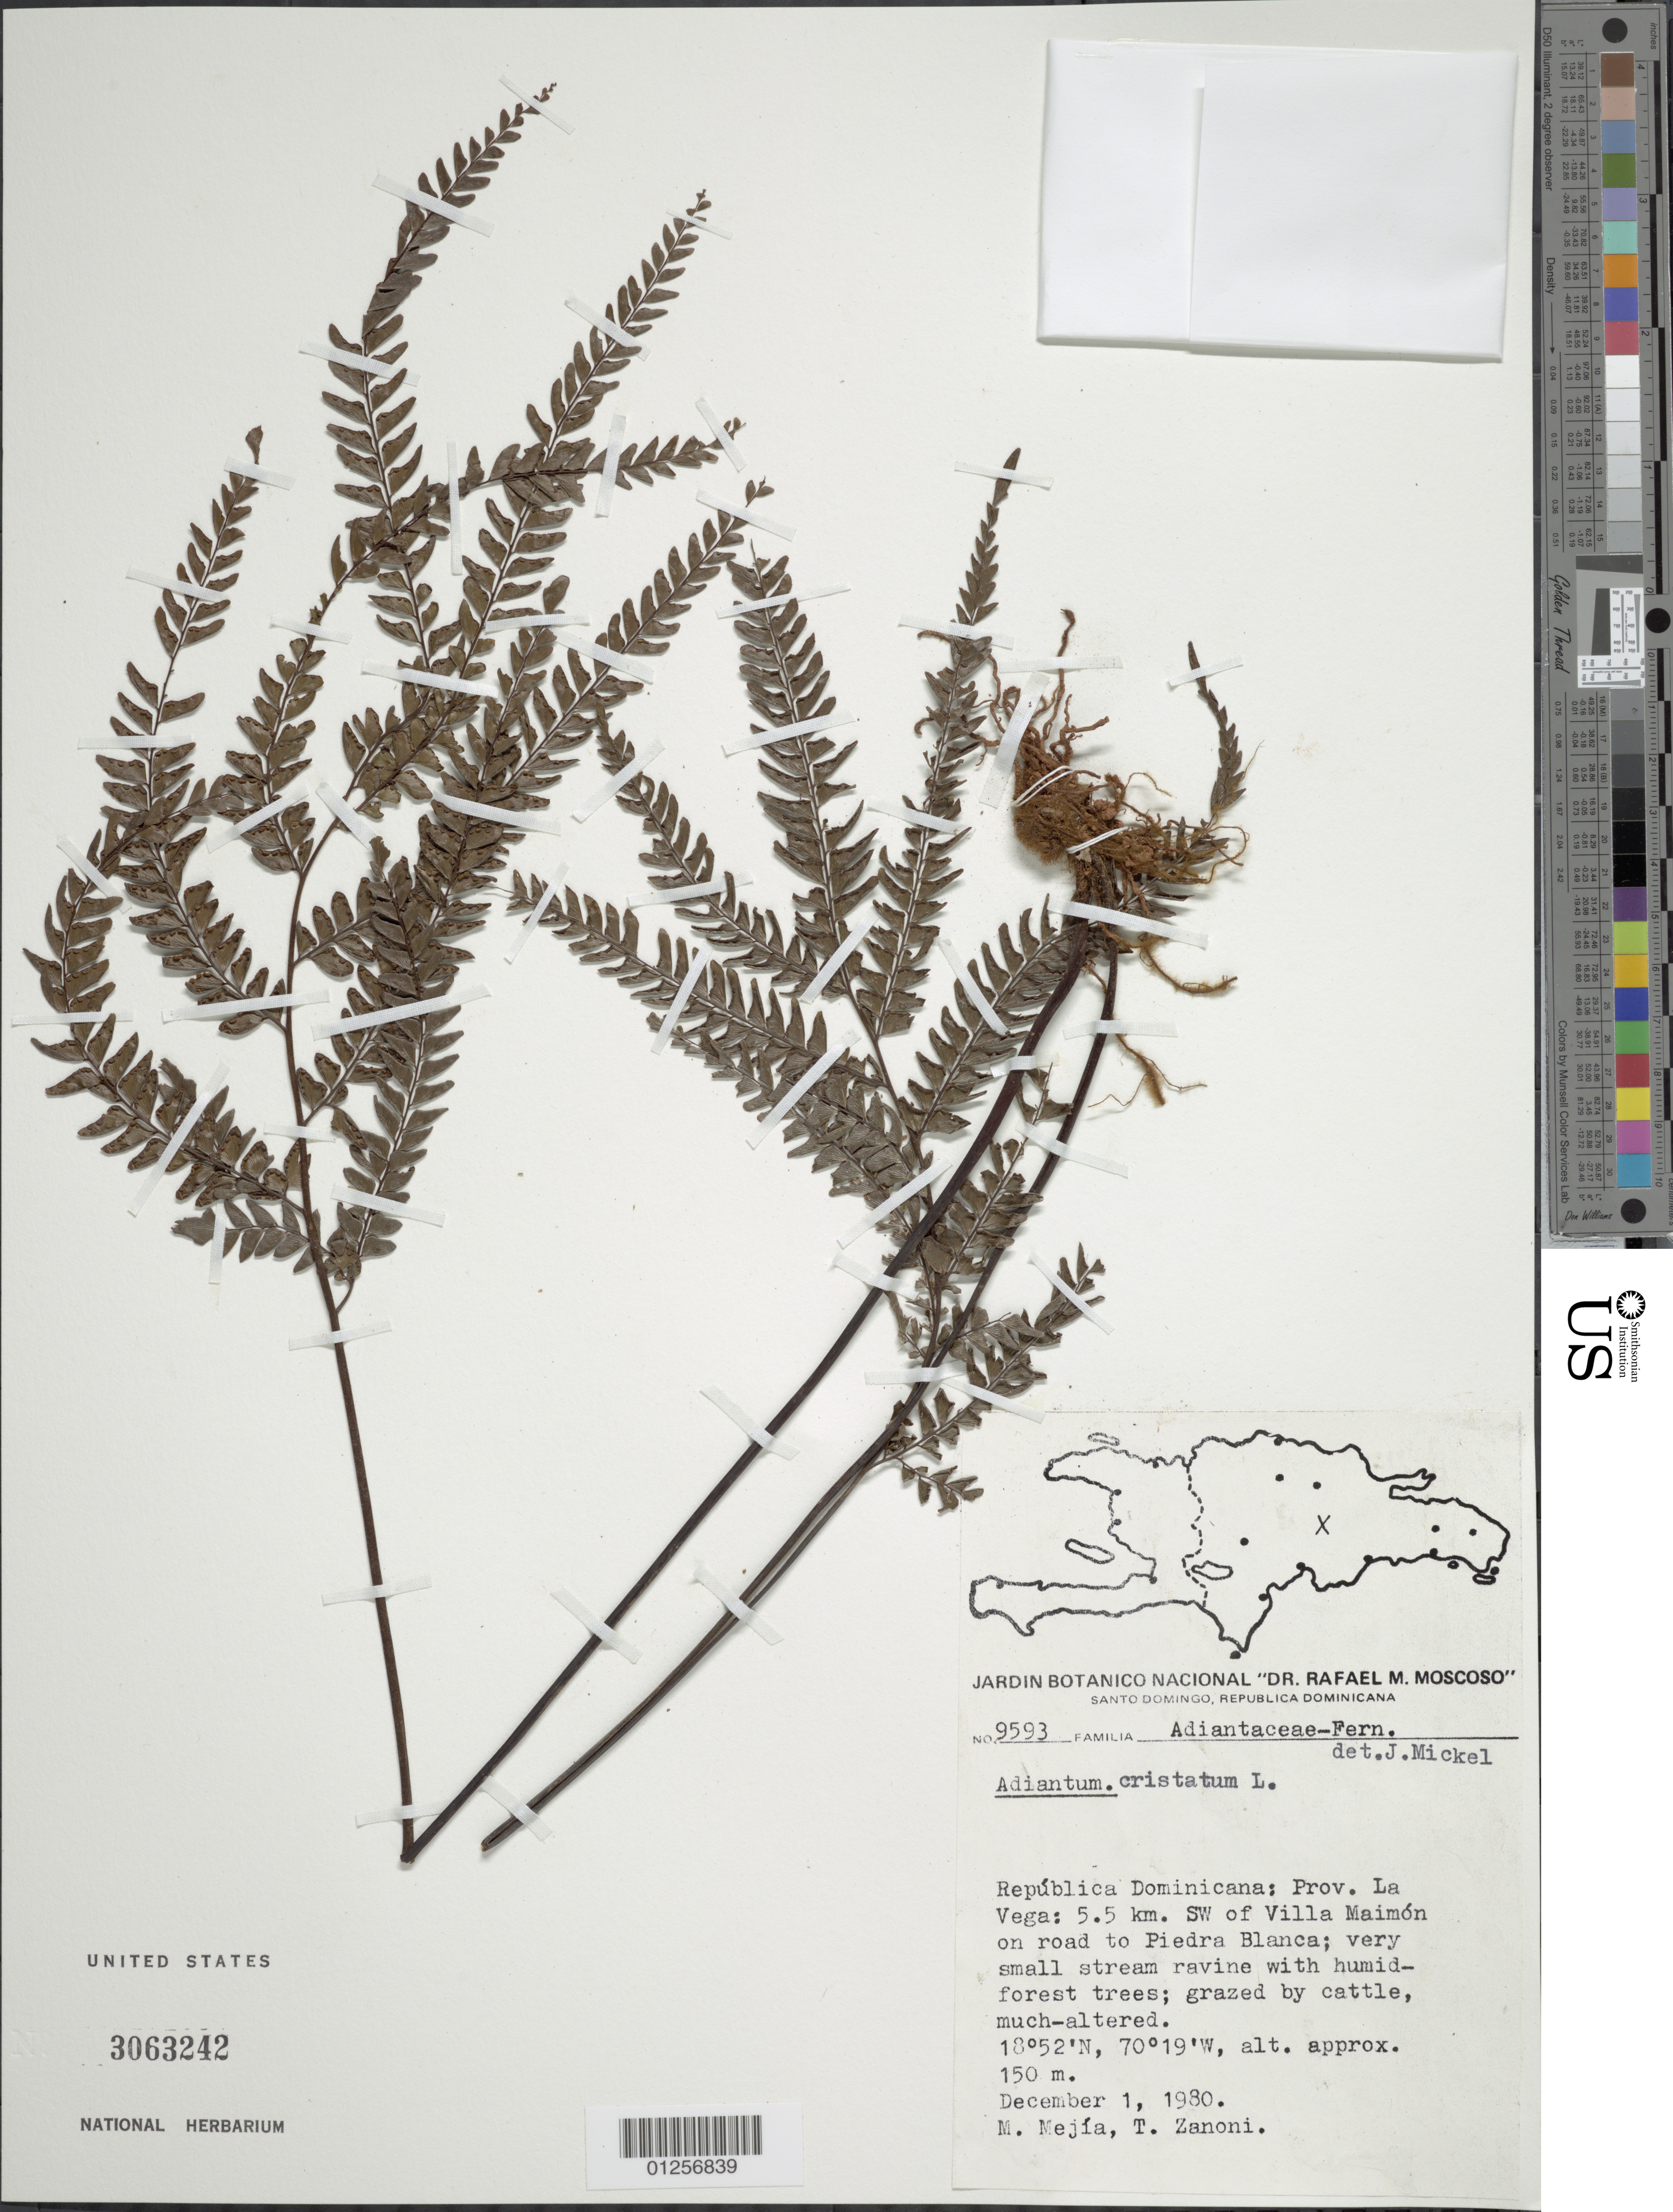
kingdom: Plantae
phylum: Tracheophyta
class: Polypodiopsida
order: Polypodiales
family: Pteridaceae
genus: Adiantum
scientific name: Adiantum pyramidale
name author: (L.) Willd.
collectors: M. Mejia & T. A. Zanoni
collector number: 9593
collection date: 1980-12-01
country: Dominican Republic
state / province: La Vega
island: Hispaniola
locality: Villa Maimón, 5.5 km SW; on road to Piedra Blanca.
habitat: Very small stream ravine with humid forest trees; grazed by cattle, much altered.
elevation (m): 150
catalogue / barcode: US 3063242